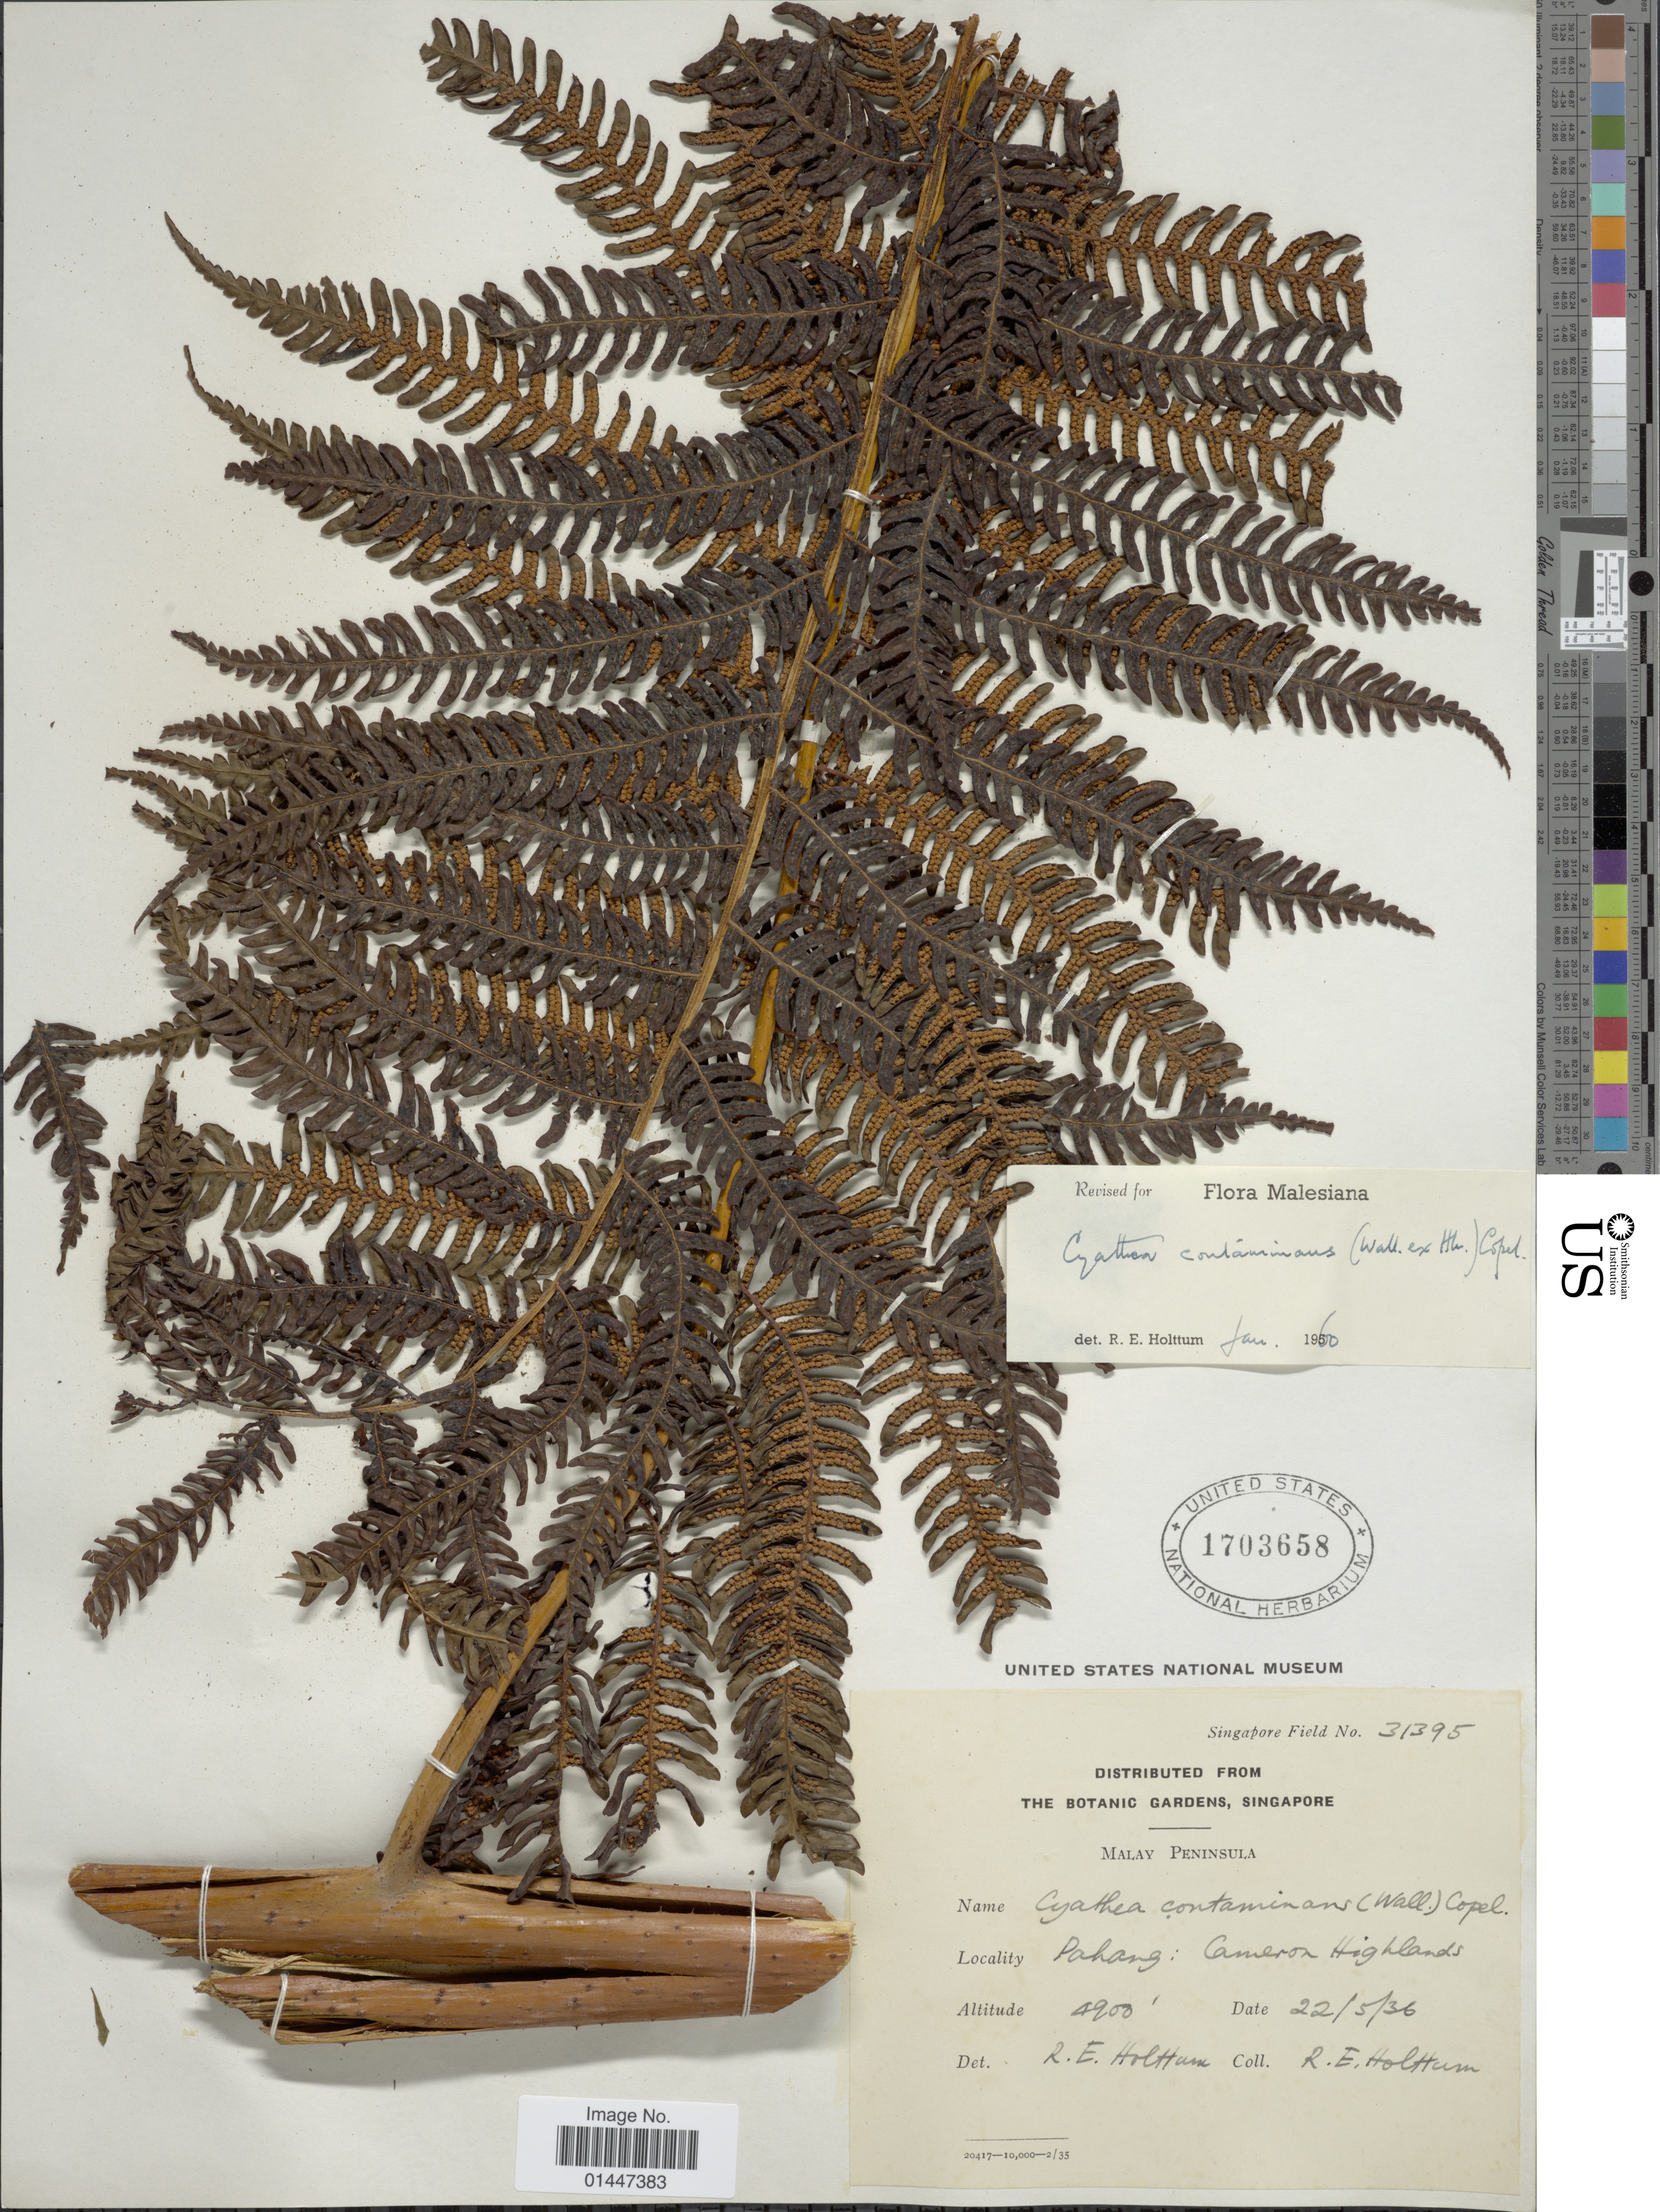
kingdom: Plantae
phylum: Tracheophyta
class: Polypodiopsida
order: Cyatheales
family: Cyatheaceae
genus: Sphaeropteris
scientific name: Sphaeropteris glauca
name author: (Blume) R.M. Tryon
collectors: R. E. Holttum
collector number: Singapore Field 31395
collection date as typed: Transcribed d/m/y: 22/5/36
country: Malaysia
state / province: Pahang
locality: Malay Peninsula. Cameron Highlands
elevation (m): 1494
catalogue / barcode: US 1703658